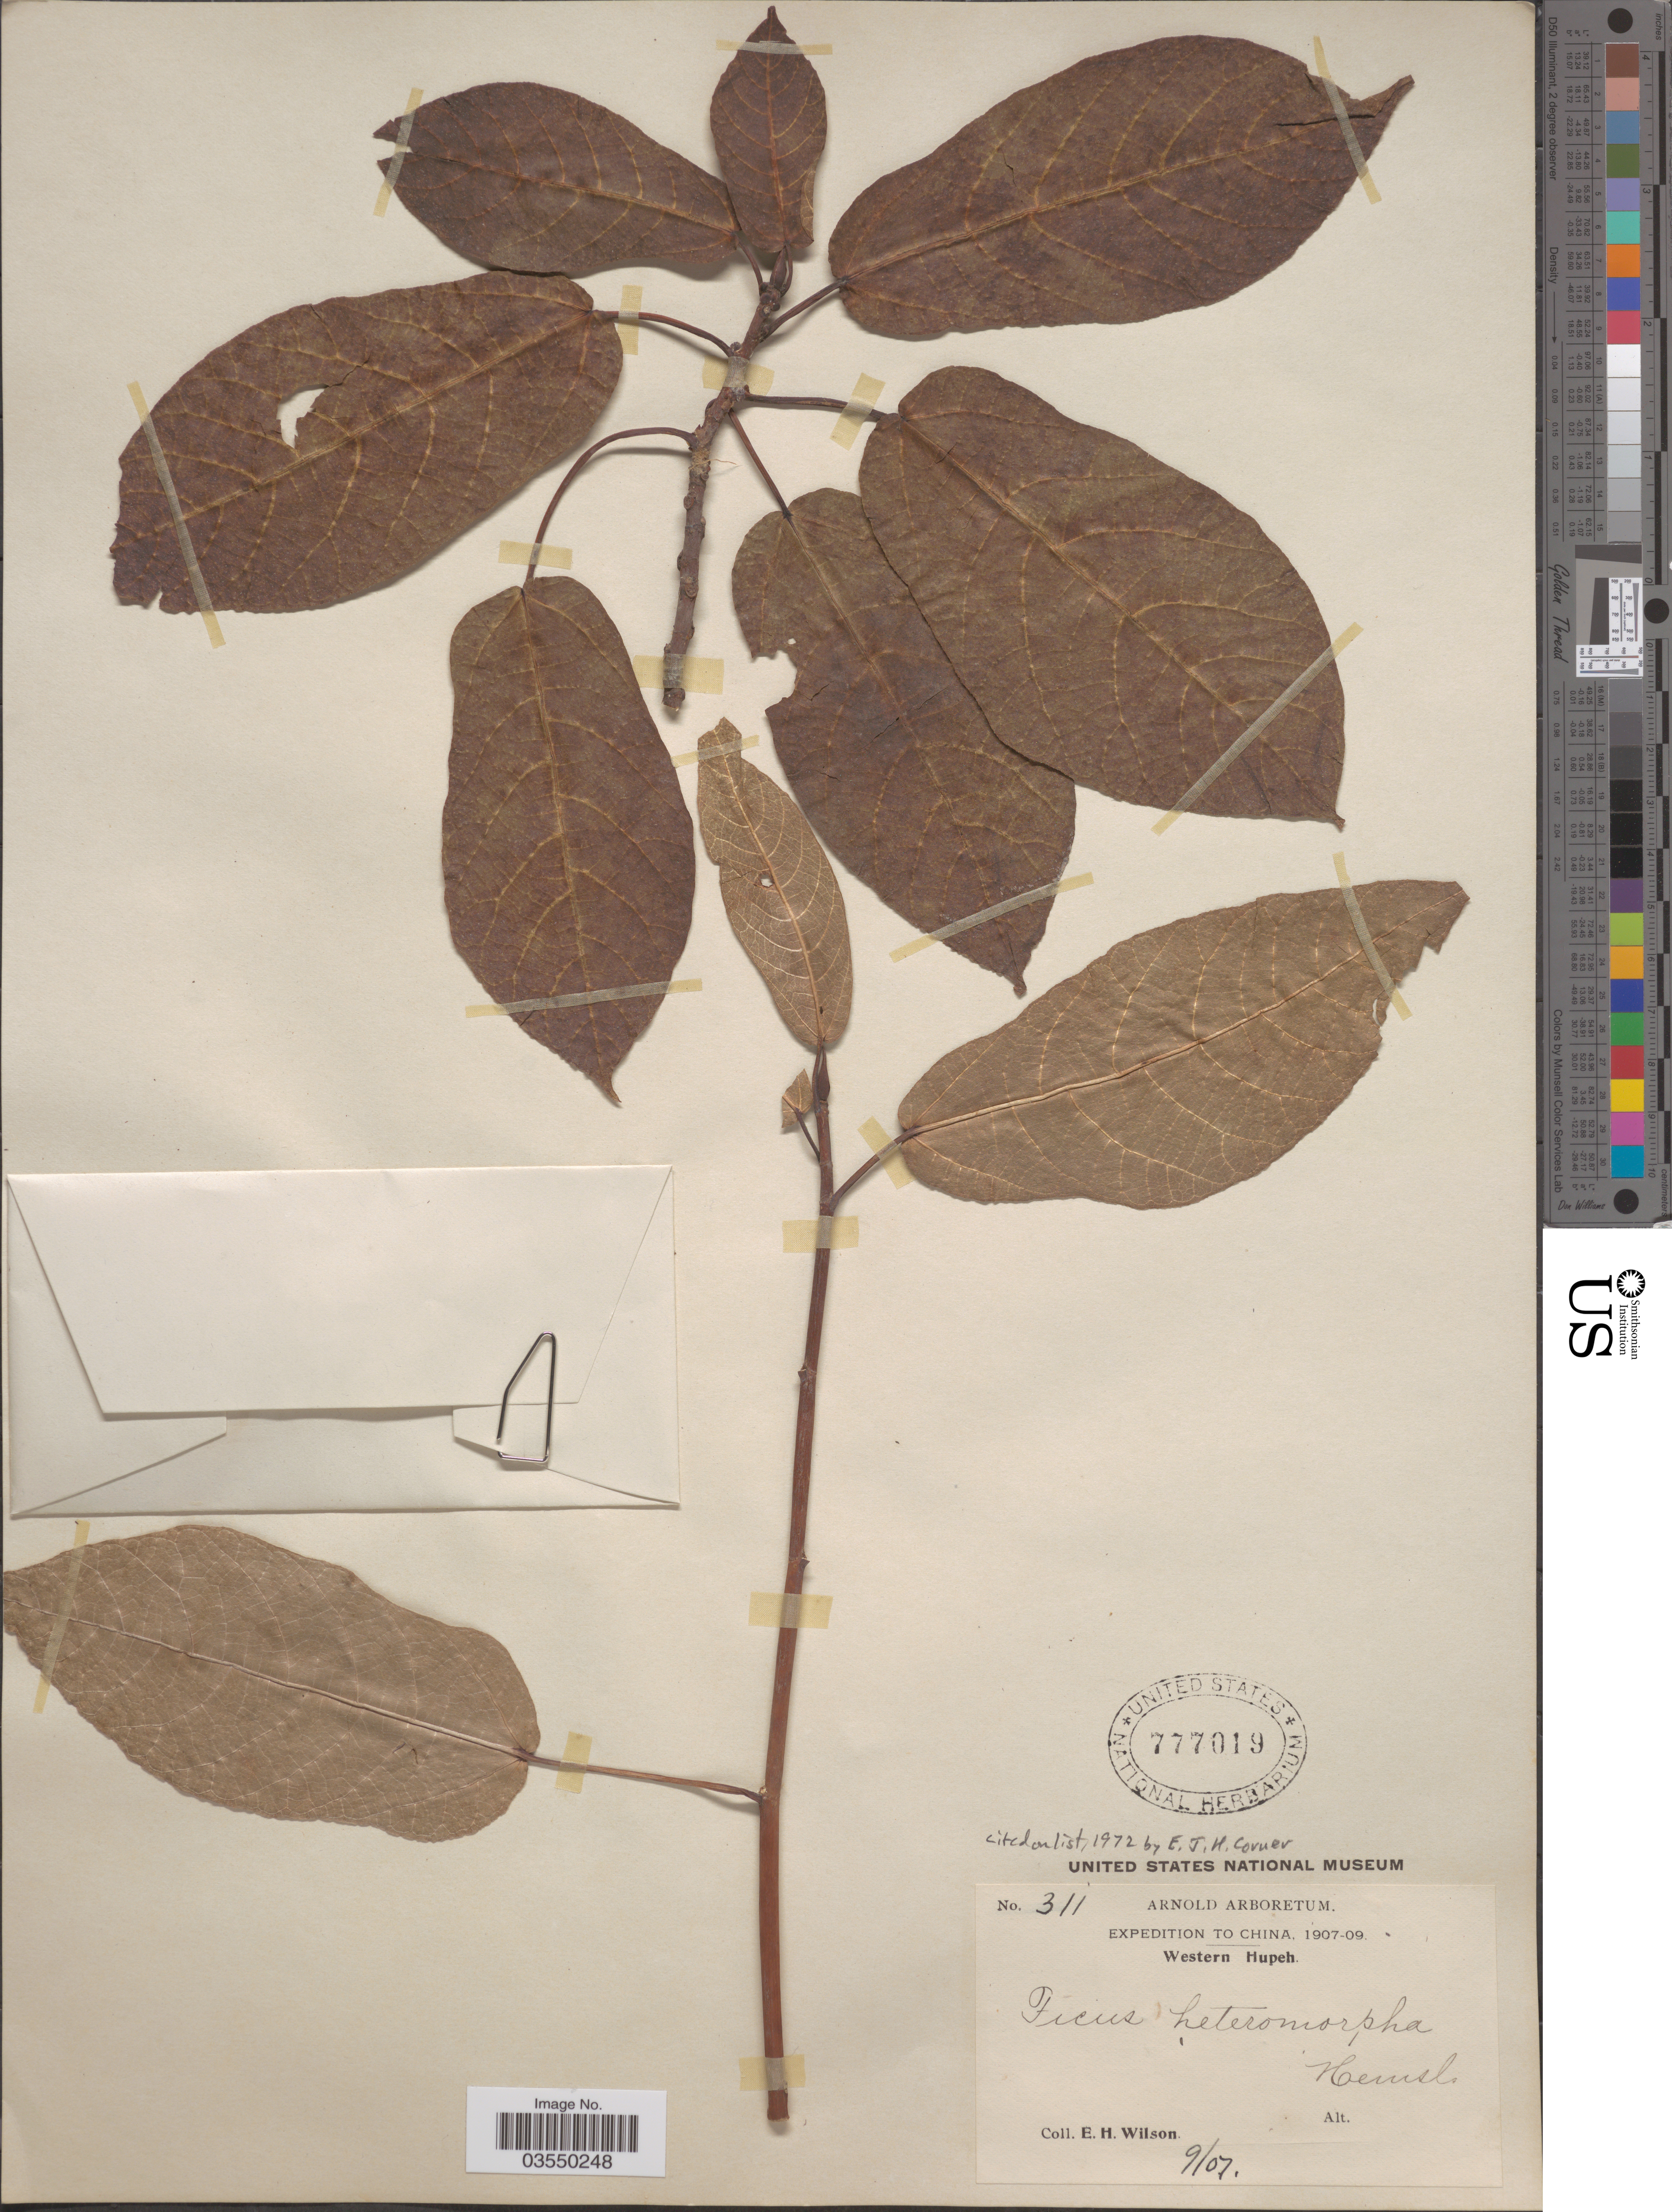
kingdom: Plantae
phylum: Tracheophyta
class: Magnoliopsida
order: Rosales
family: Moraceae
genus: Ficus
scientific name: Ficus heteromorpha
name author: Hemsl.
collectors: E. Wilson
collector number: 311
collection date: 1907-09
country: China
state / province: Hubei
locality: Western Hupeh.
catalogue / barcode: US 777019